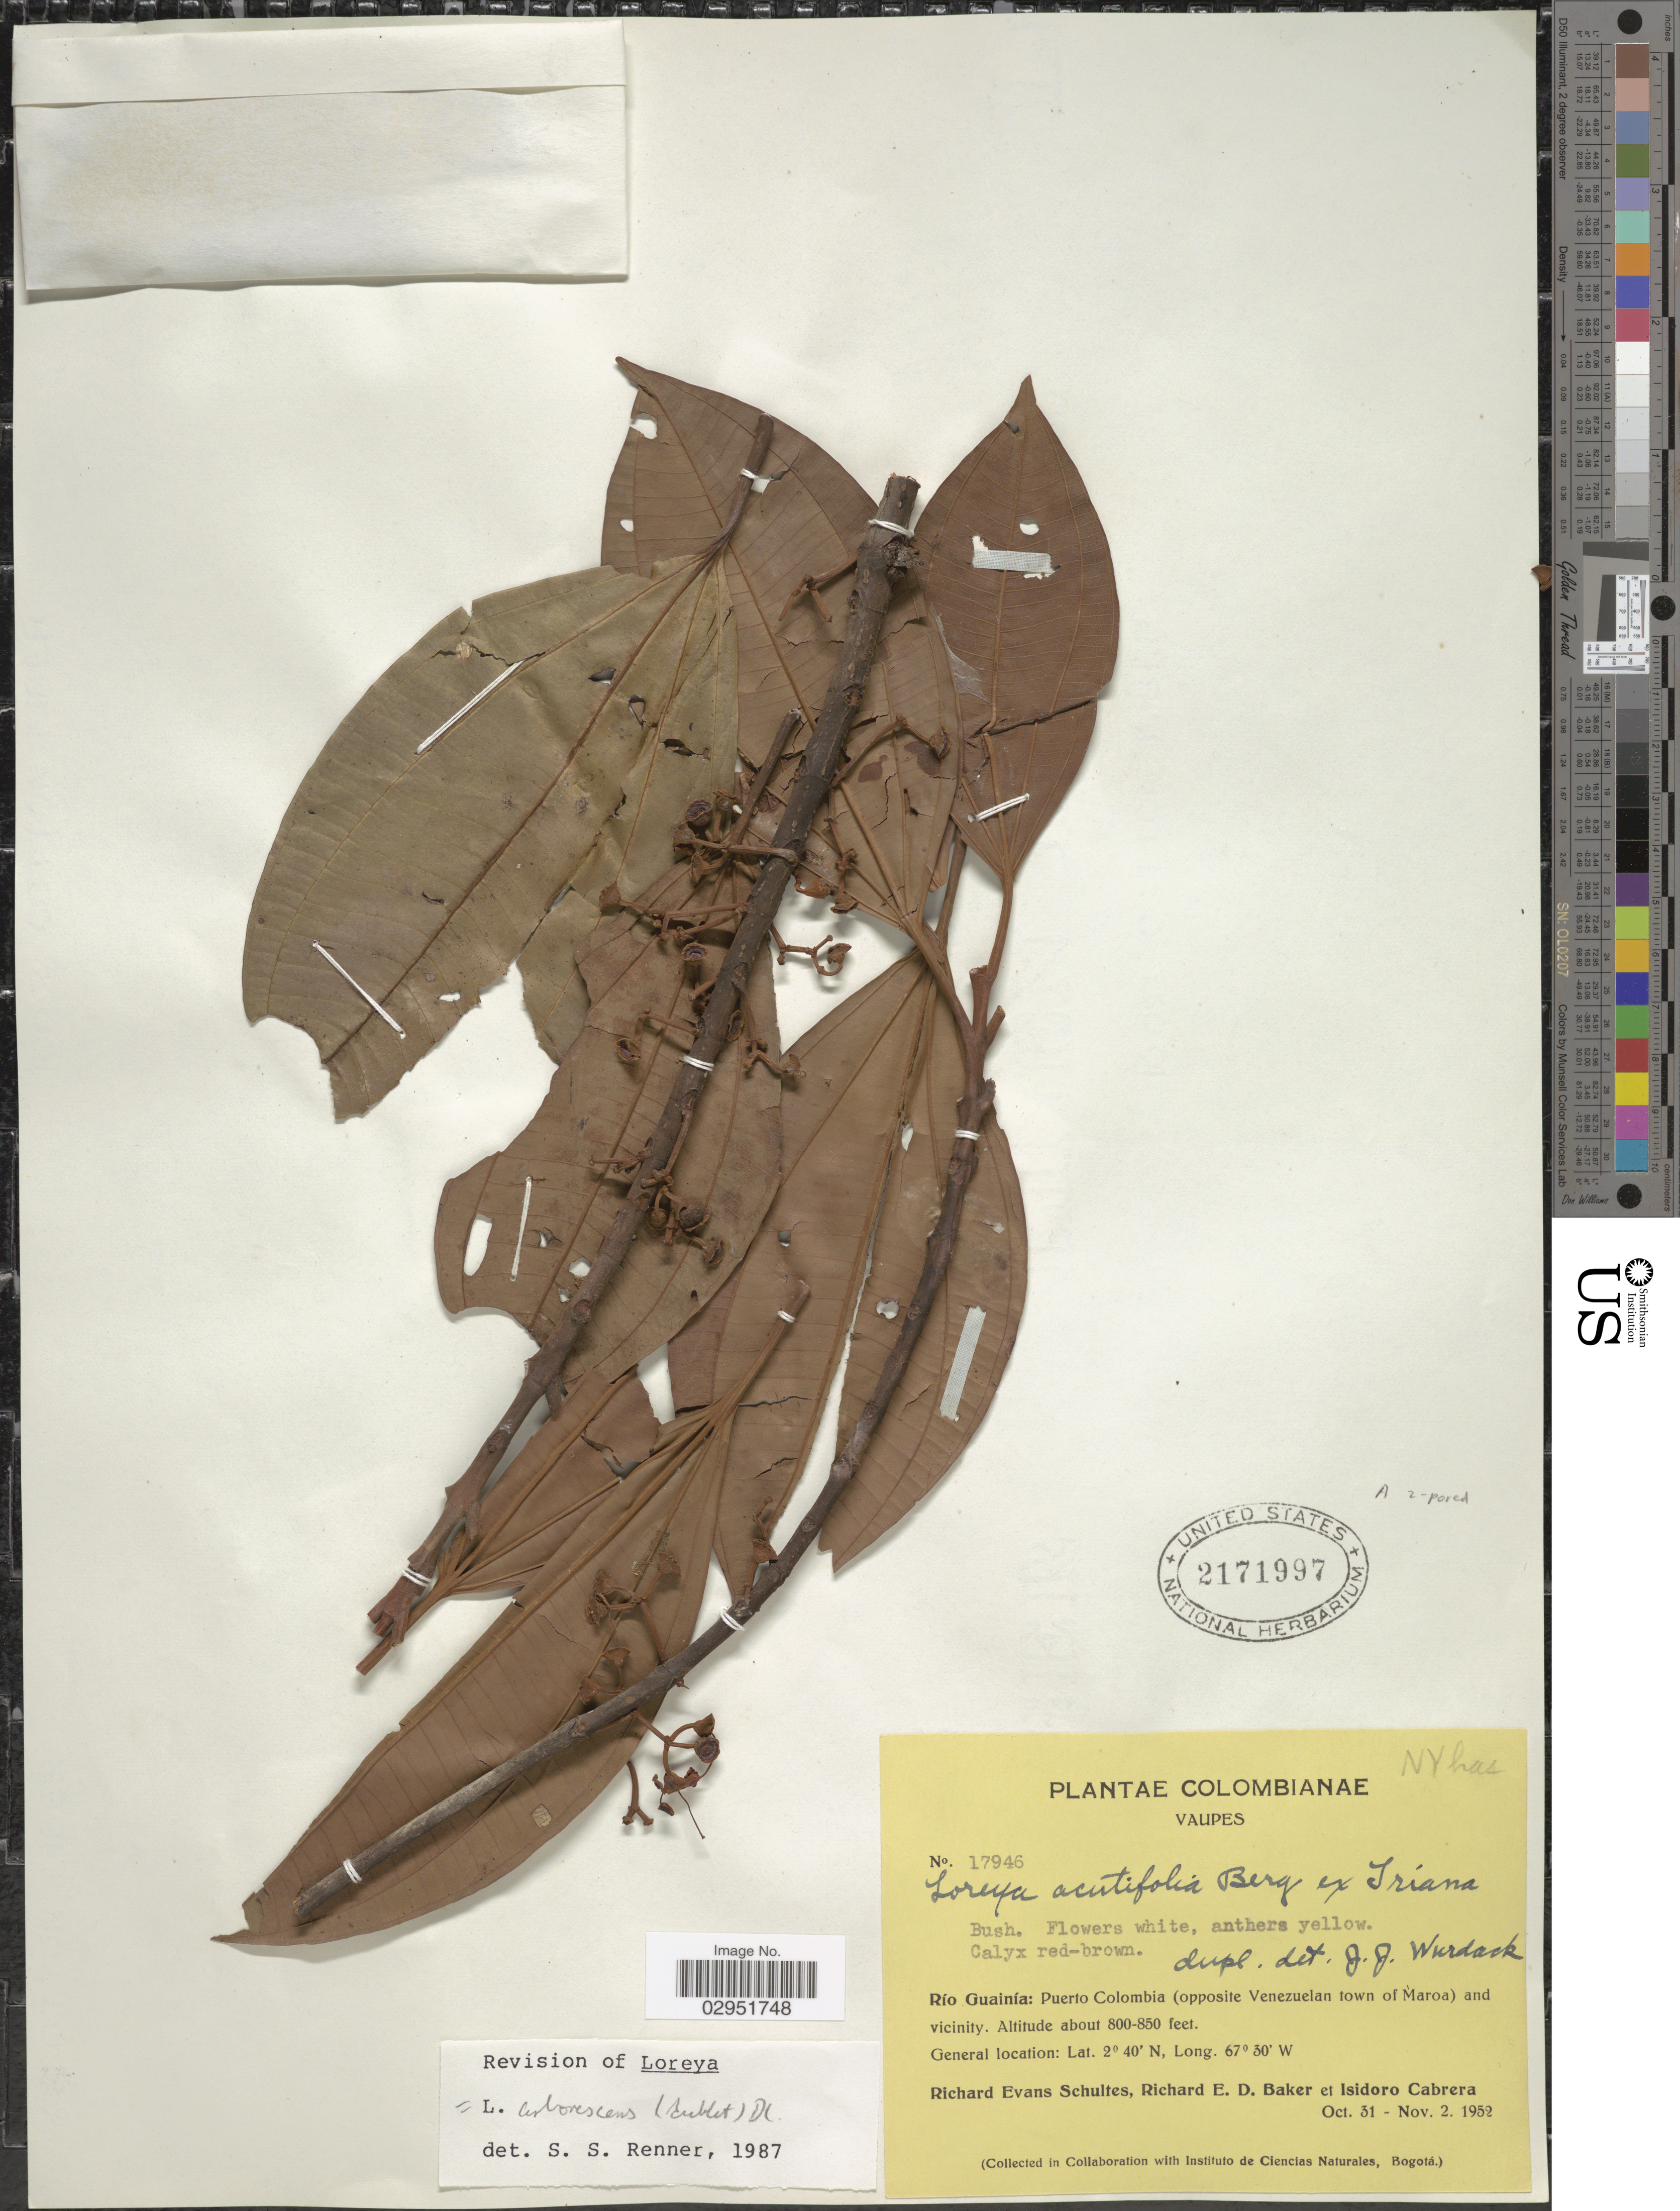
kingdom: Plantae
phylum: Tracheophyta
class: Magnoliopsida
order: Myrtales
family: Melastomataceae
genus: Bellucia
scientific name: Bellucia arborescens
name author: (Aubl.) Baill.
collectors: R. E. Schultes, R. E. D. Baker & I. Cabrera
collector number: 17946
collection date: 1952-10-31/1952-11-02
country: Colombia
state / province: Vaupés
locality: Río Guainía: Puerto Colombia (opposite Venezuelan town of Maroa) and vicinity.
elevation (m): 244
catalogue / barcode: US 2171997